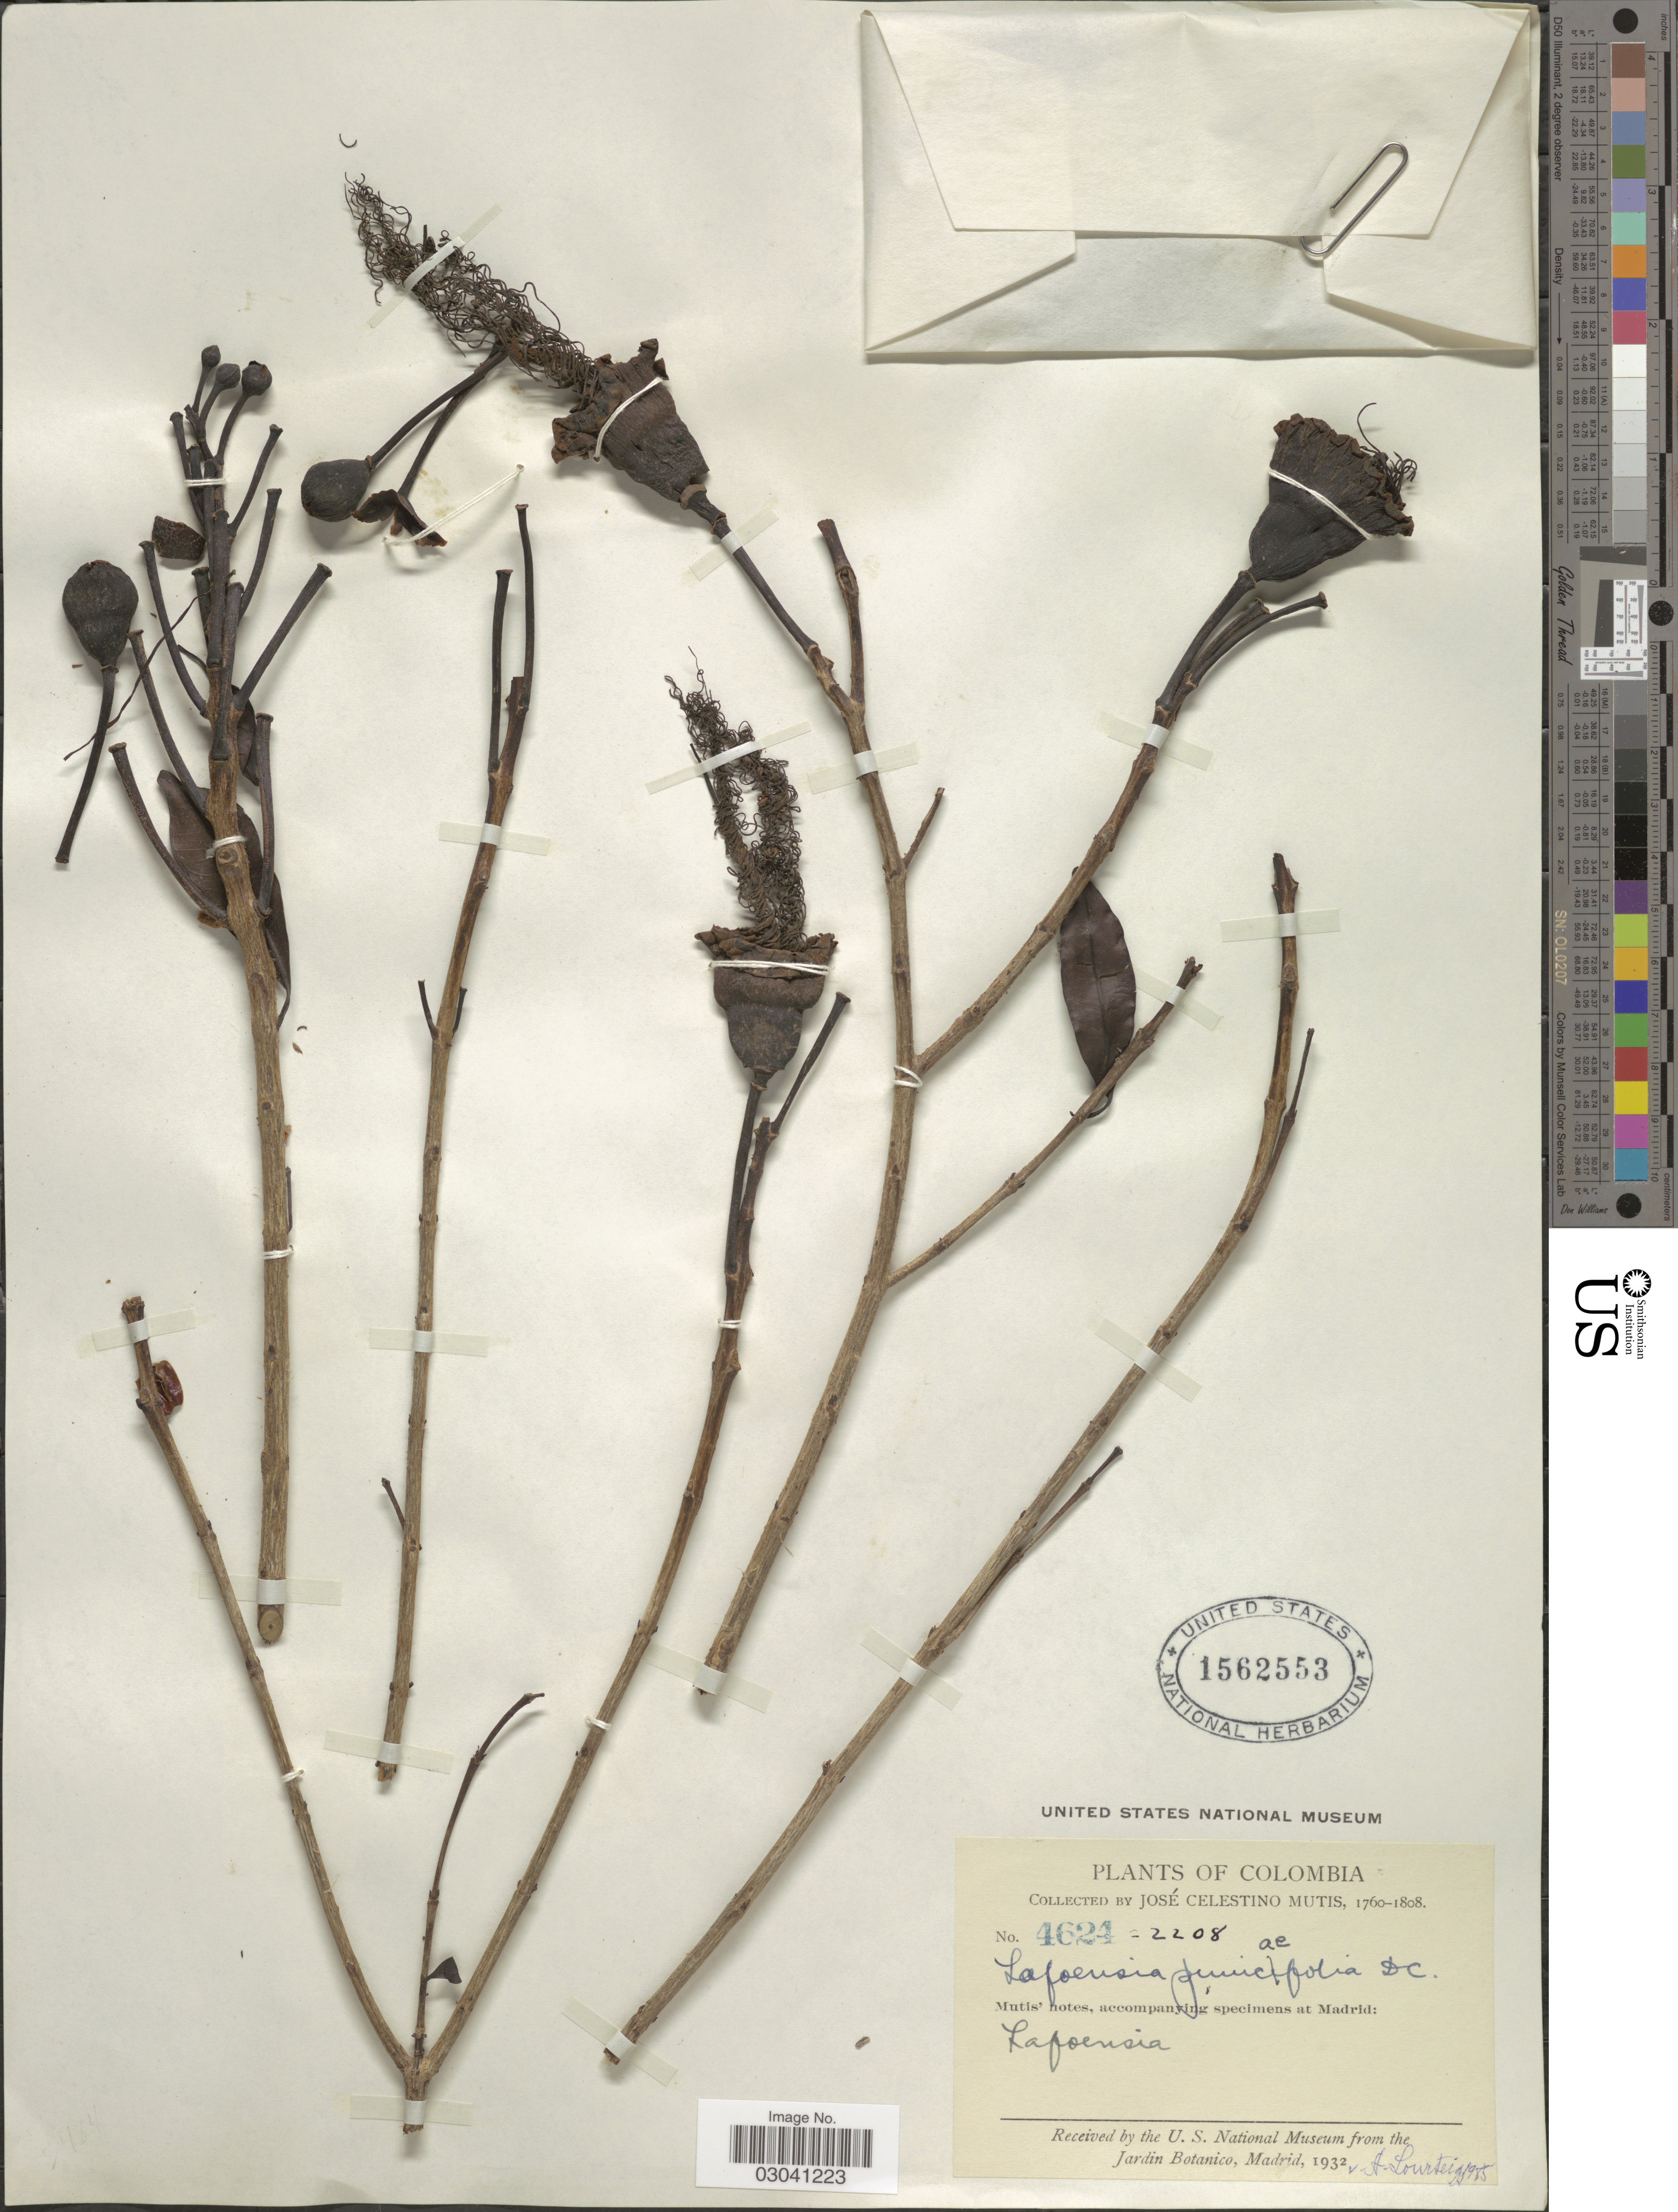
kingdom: Plantae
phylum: Tracheophyta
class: Magnoliopsida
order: Myrtales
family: Lythraceae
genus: Lafoensia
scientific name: Lafoensia punicifolia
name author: DC.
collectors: J. C. B. Mutis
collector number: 4624=2208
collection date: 1760/1808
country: Colombia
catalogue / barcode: US 1562553